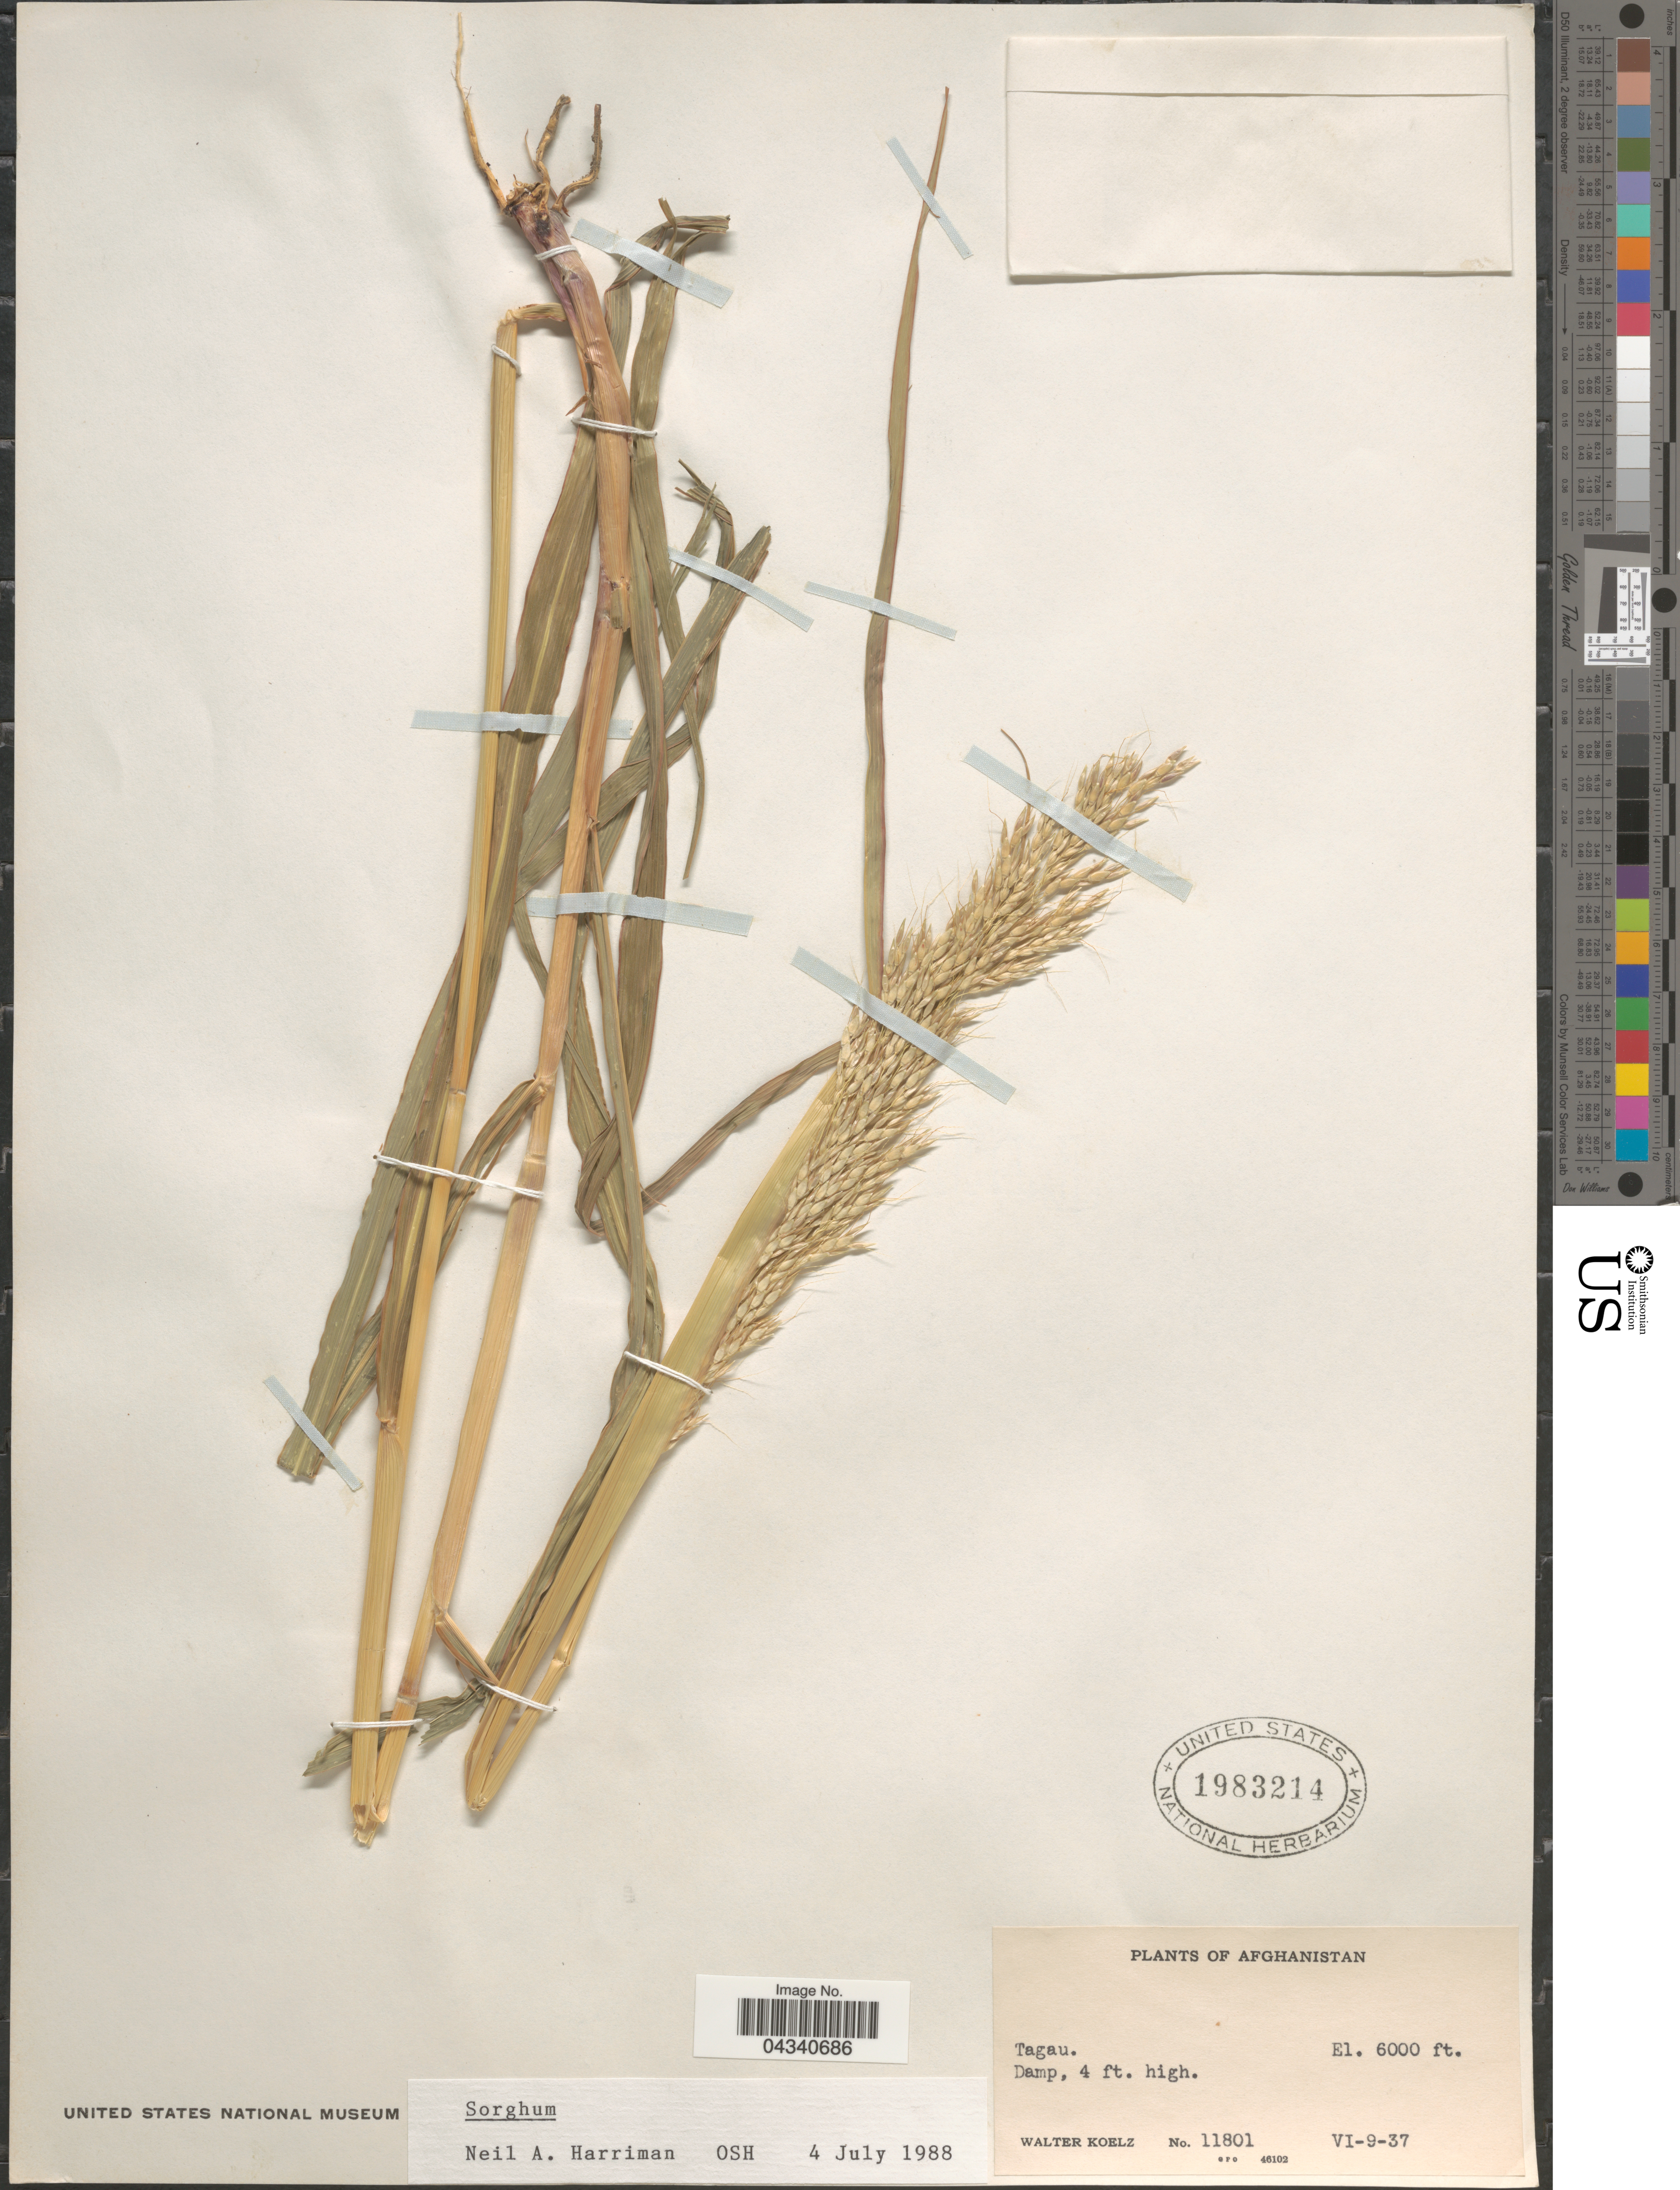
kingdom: Plantae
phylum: Tracheophyta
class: Liliopsida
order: Poales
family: Poaceae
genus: Sorghum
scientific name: Sorghum sp.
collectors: W. N. Koelz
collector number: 11801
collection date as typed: Transcribed d/m/y: 9/6/37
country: Afghanistan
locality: Tagau.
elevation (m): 1829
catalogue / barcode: US 1983214